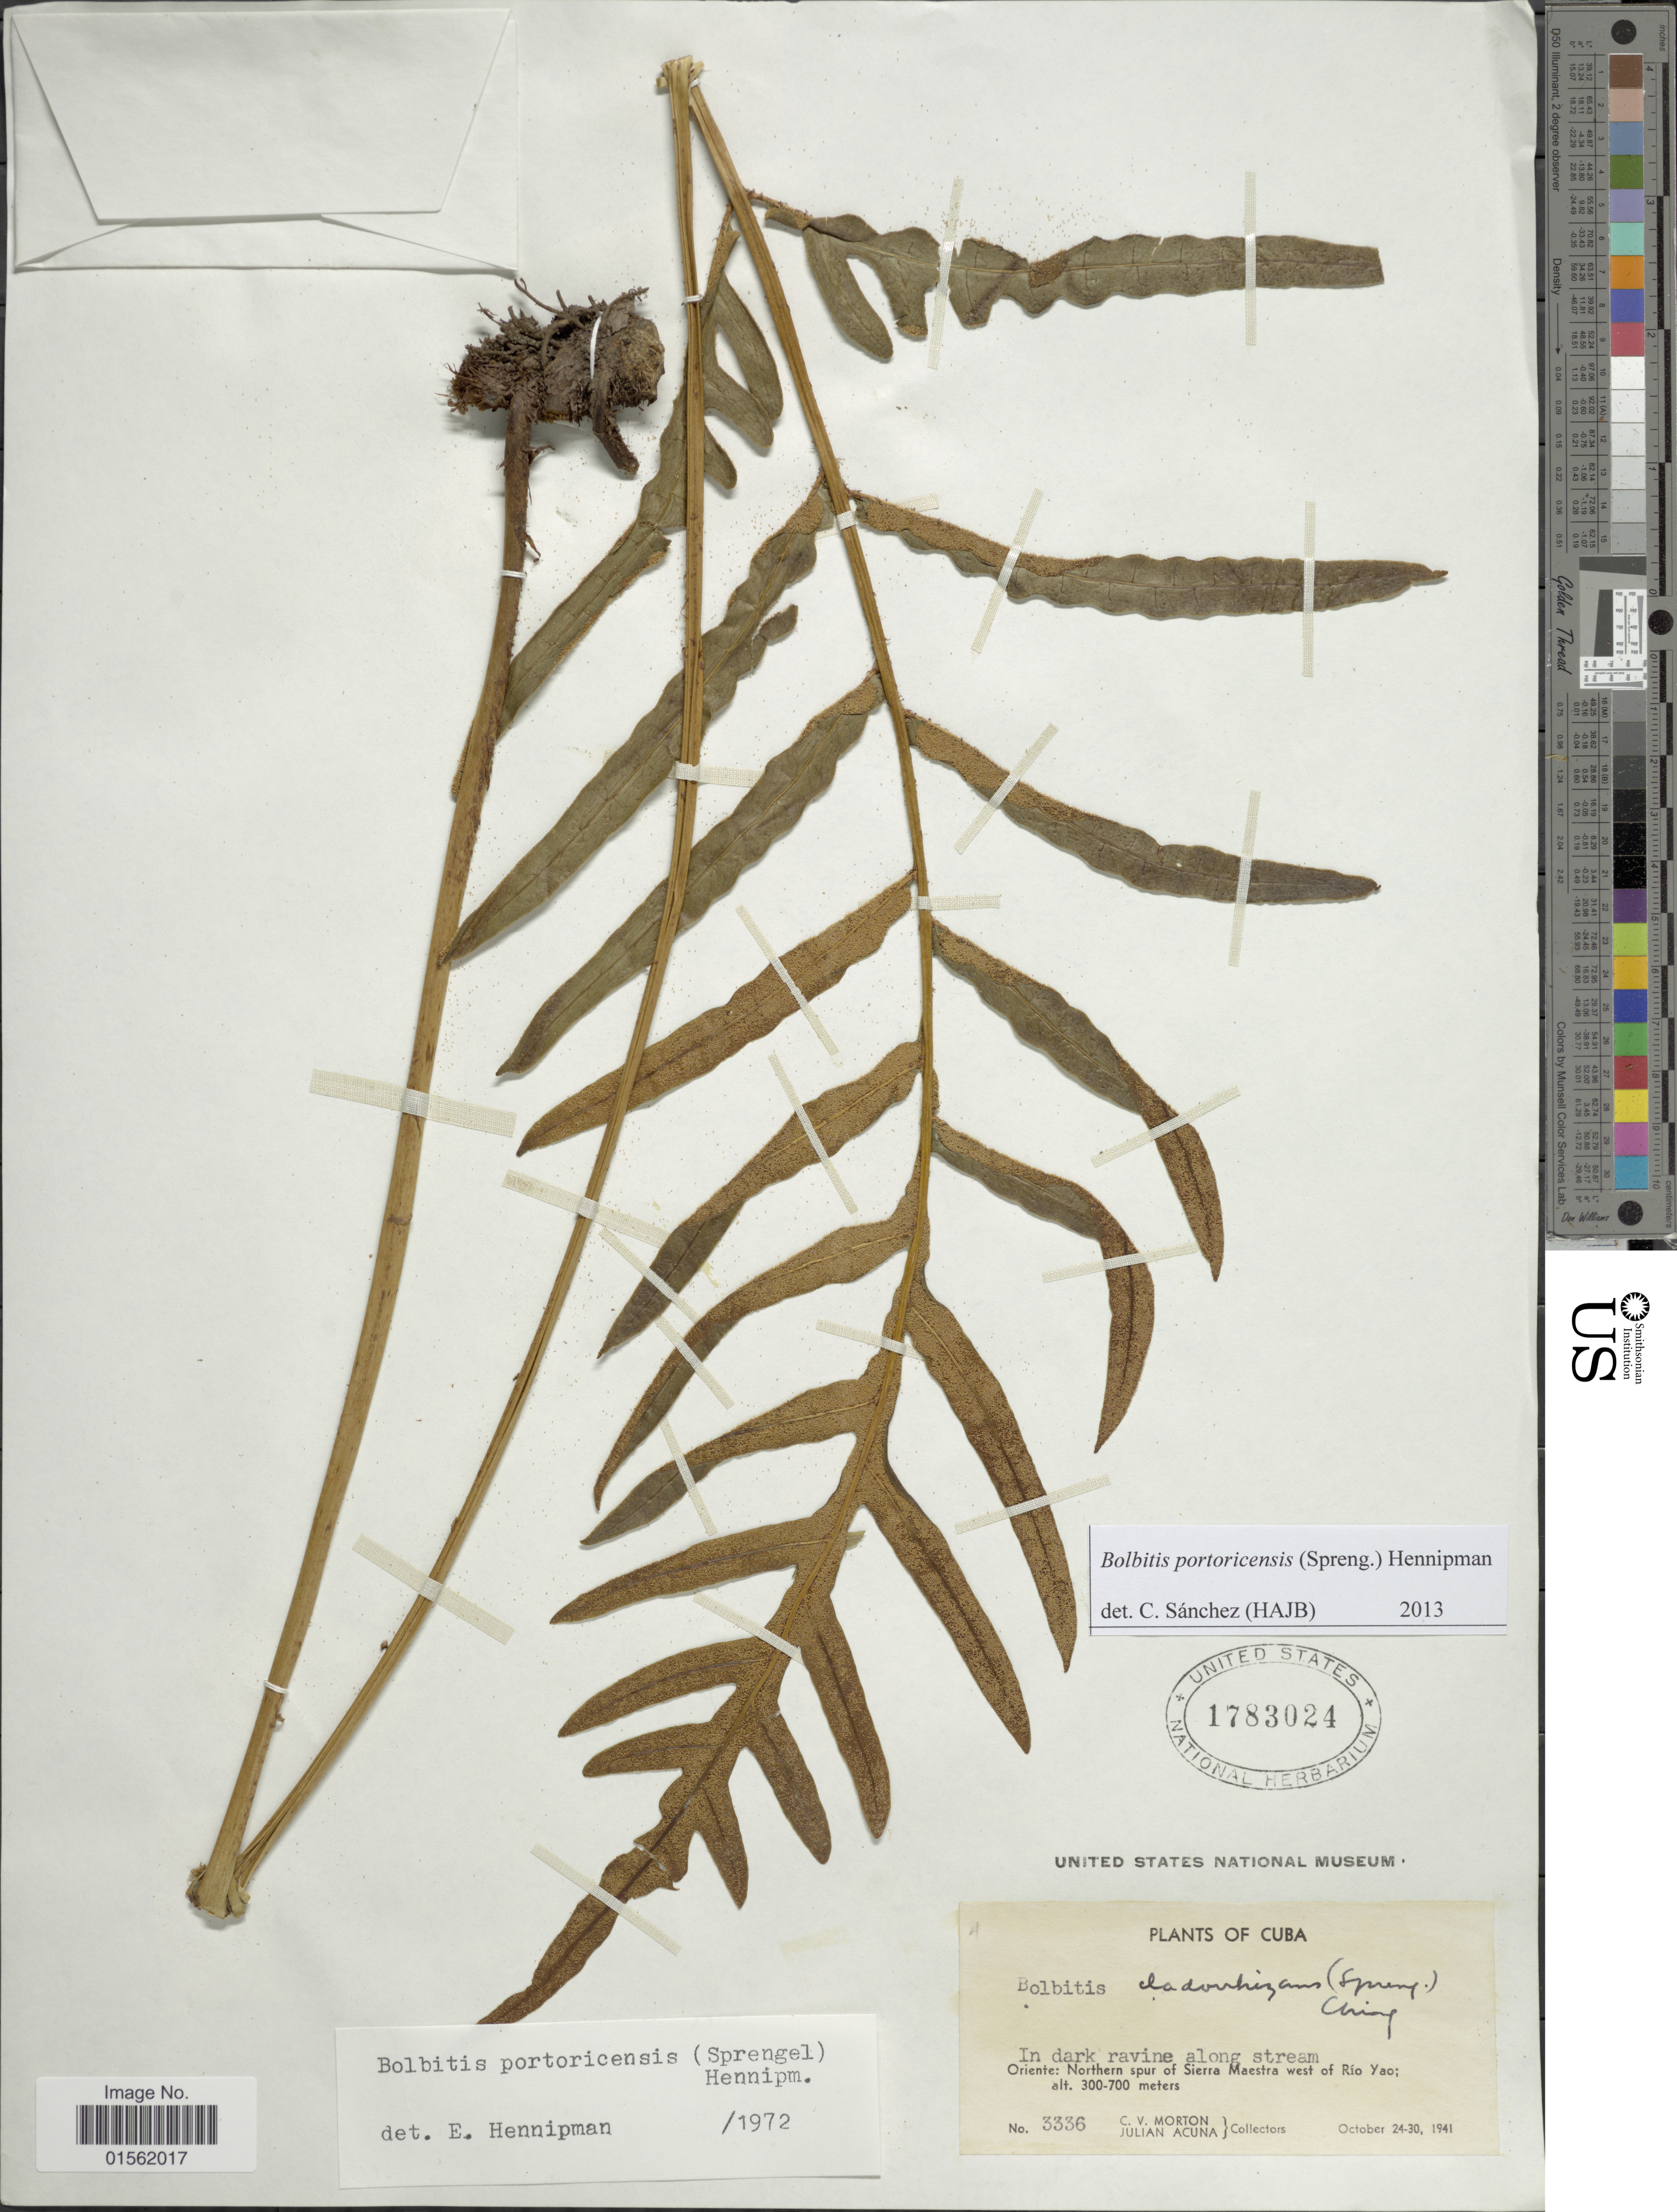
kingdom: Plantae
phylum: Tracheophyta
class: Polypodiopsida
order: Polypodiales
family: Dryopteridaceae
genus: Bolbitis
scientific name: Bolbitis portoricensis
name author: (Spreng.) Hennipman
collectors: C. V. Morton & J. B. Acuña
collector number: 3336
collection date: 1941-10-24/1941-10-30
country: Cuba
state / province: Oriente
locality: Northern spur of Sierra Maestra west of Río Yao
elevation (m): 300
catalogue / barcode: US 1783024